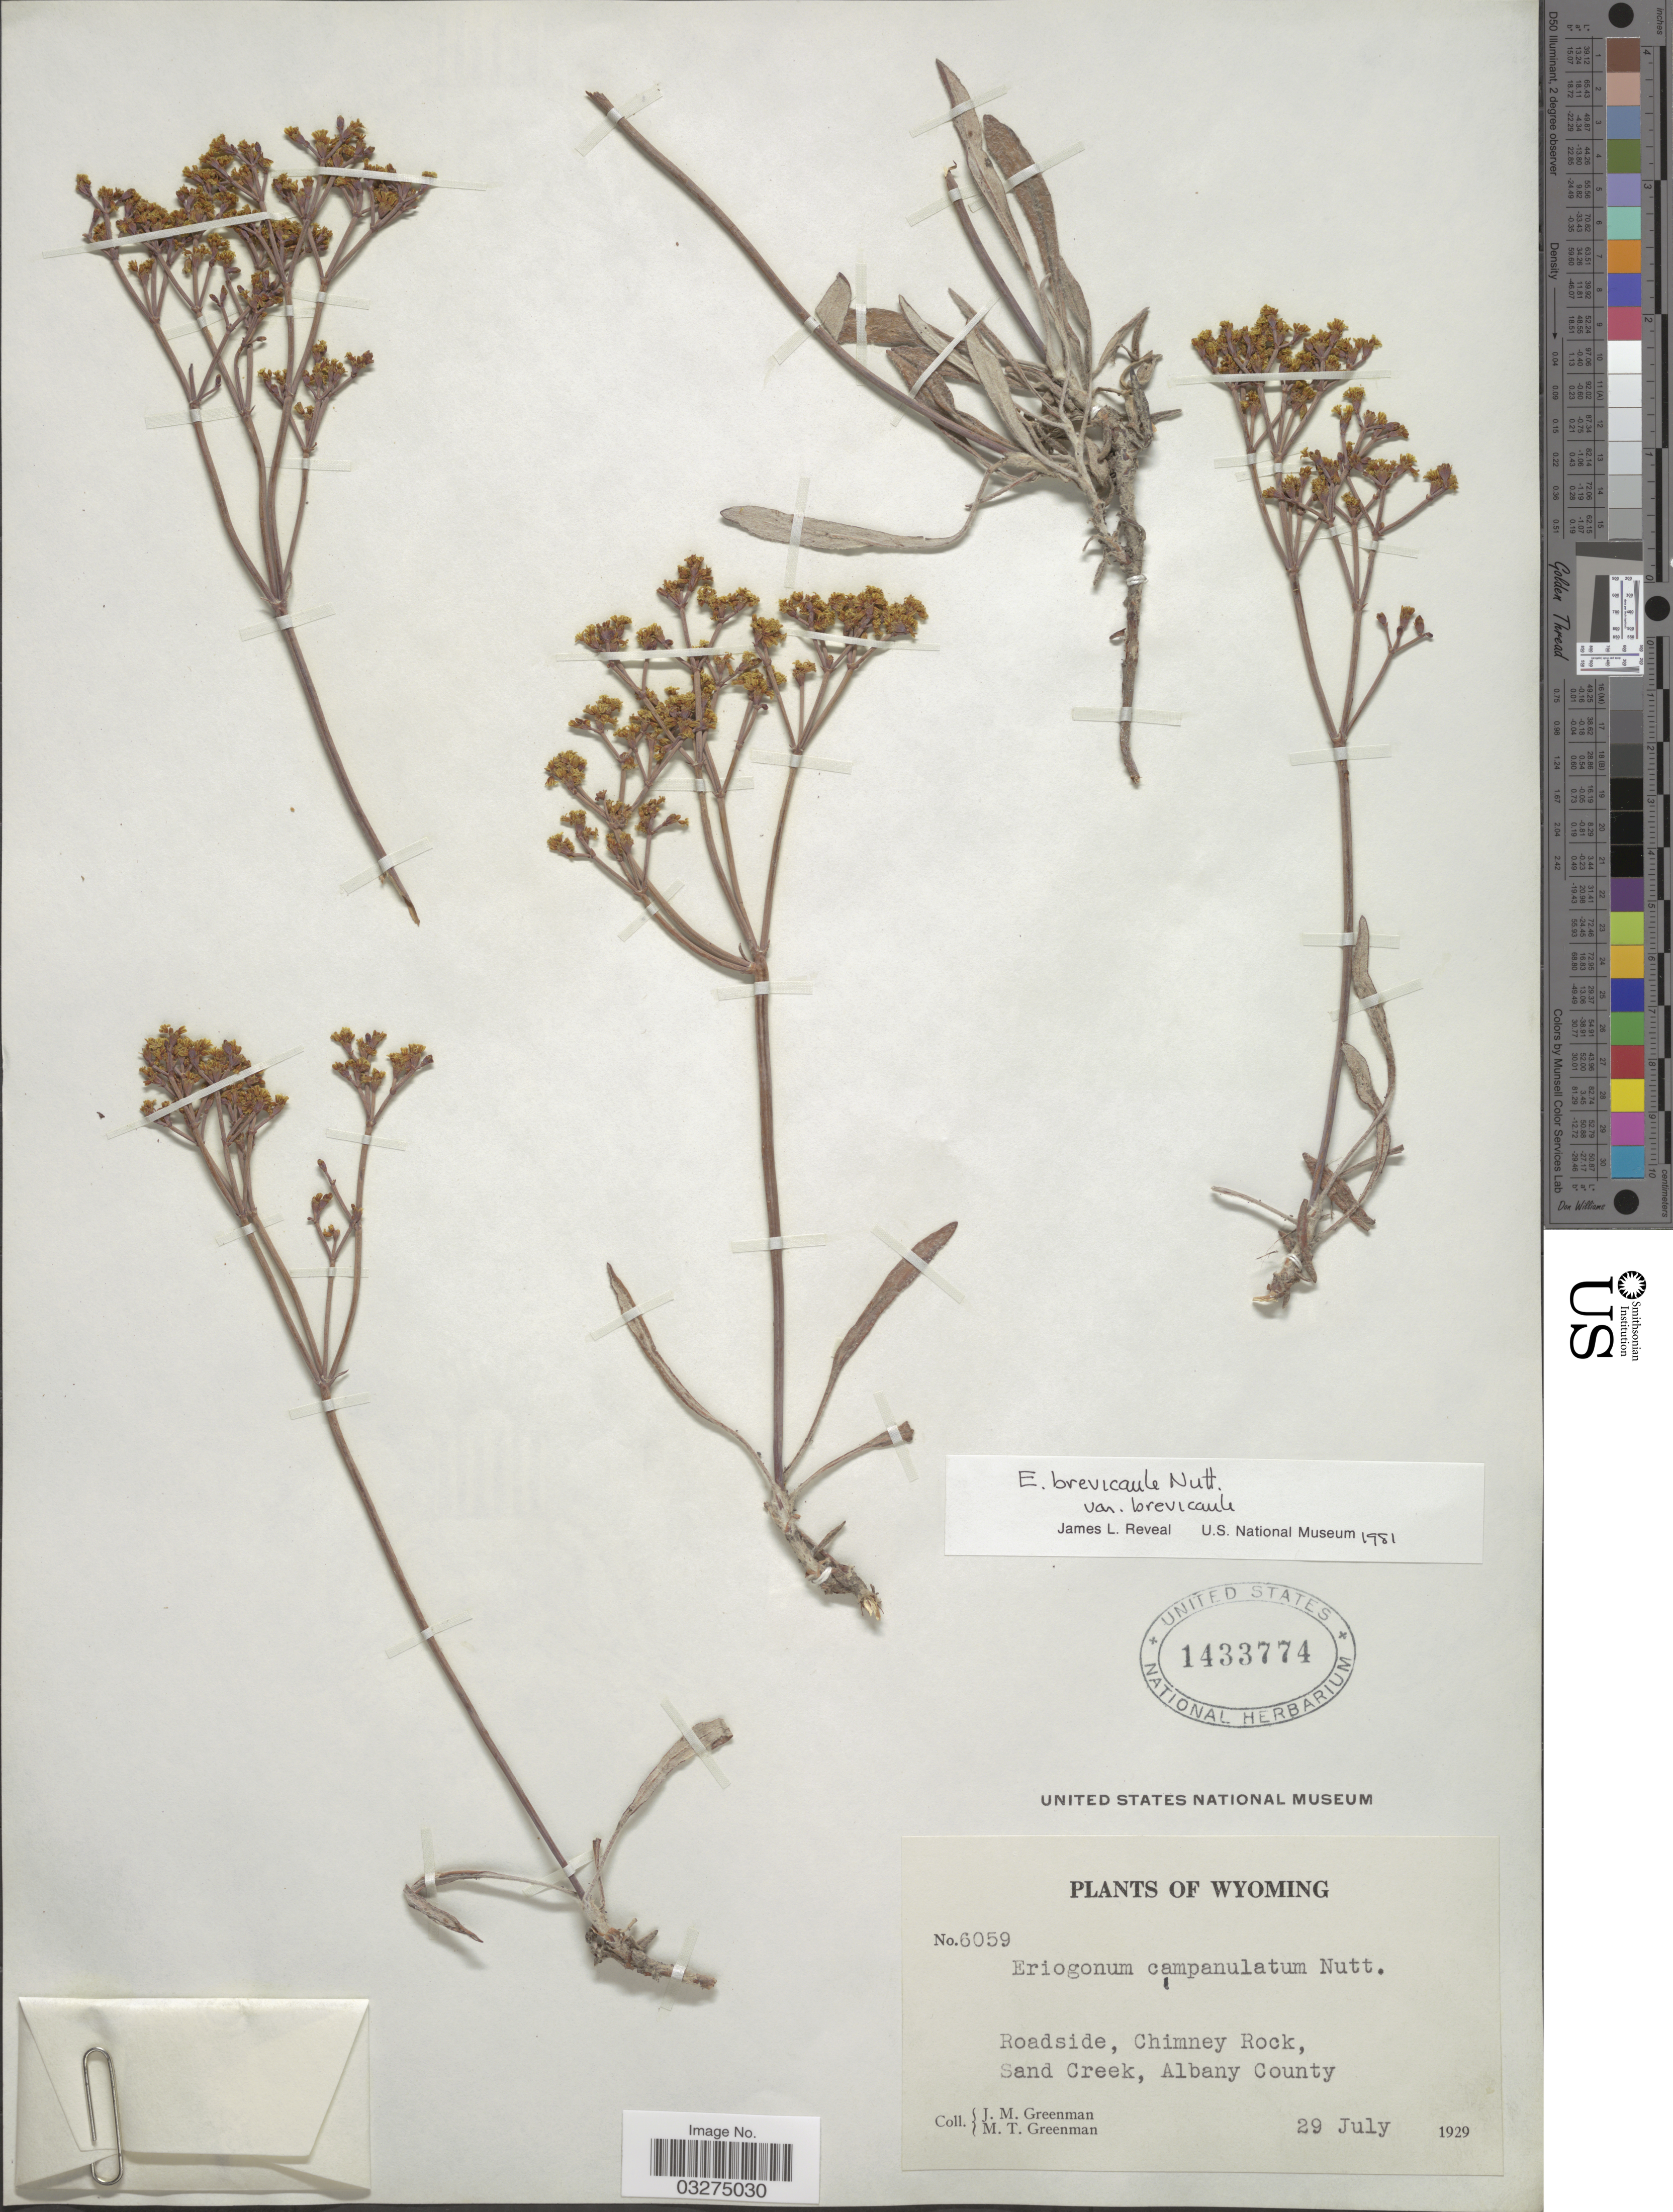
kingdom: Plantae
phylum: Tracheophyta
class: Magnoliopsida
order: Caryophyllales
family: Polygonaceae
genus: Eriogonum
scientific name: Eriogonum brevicaule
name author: Nutt.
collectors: J. M. Greenman & M. Greenman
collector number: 6059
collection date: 1929-07-29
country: United States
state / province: Wyoming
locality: Roadside, Chimney Rock, Sand Creek, Albany County.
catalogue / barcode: US 1433774